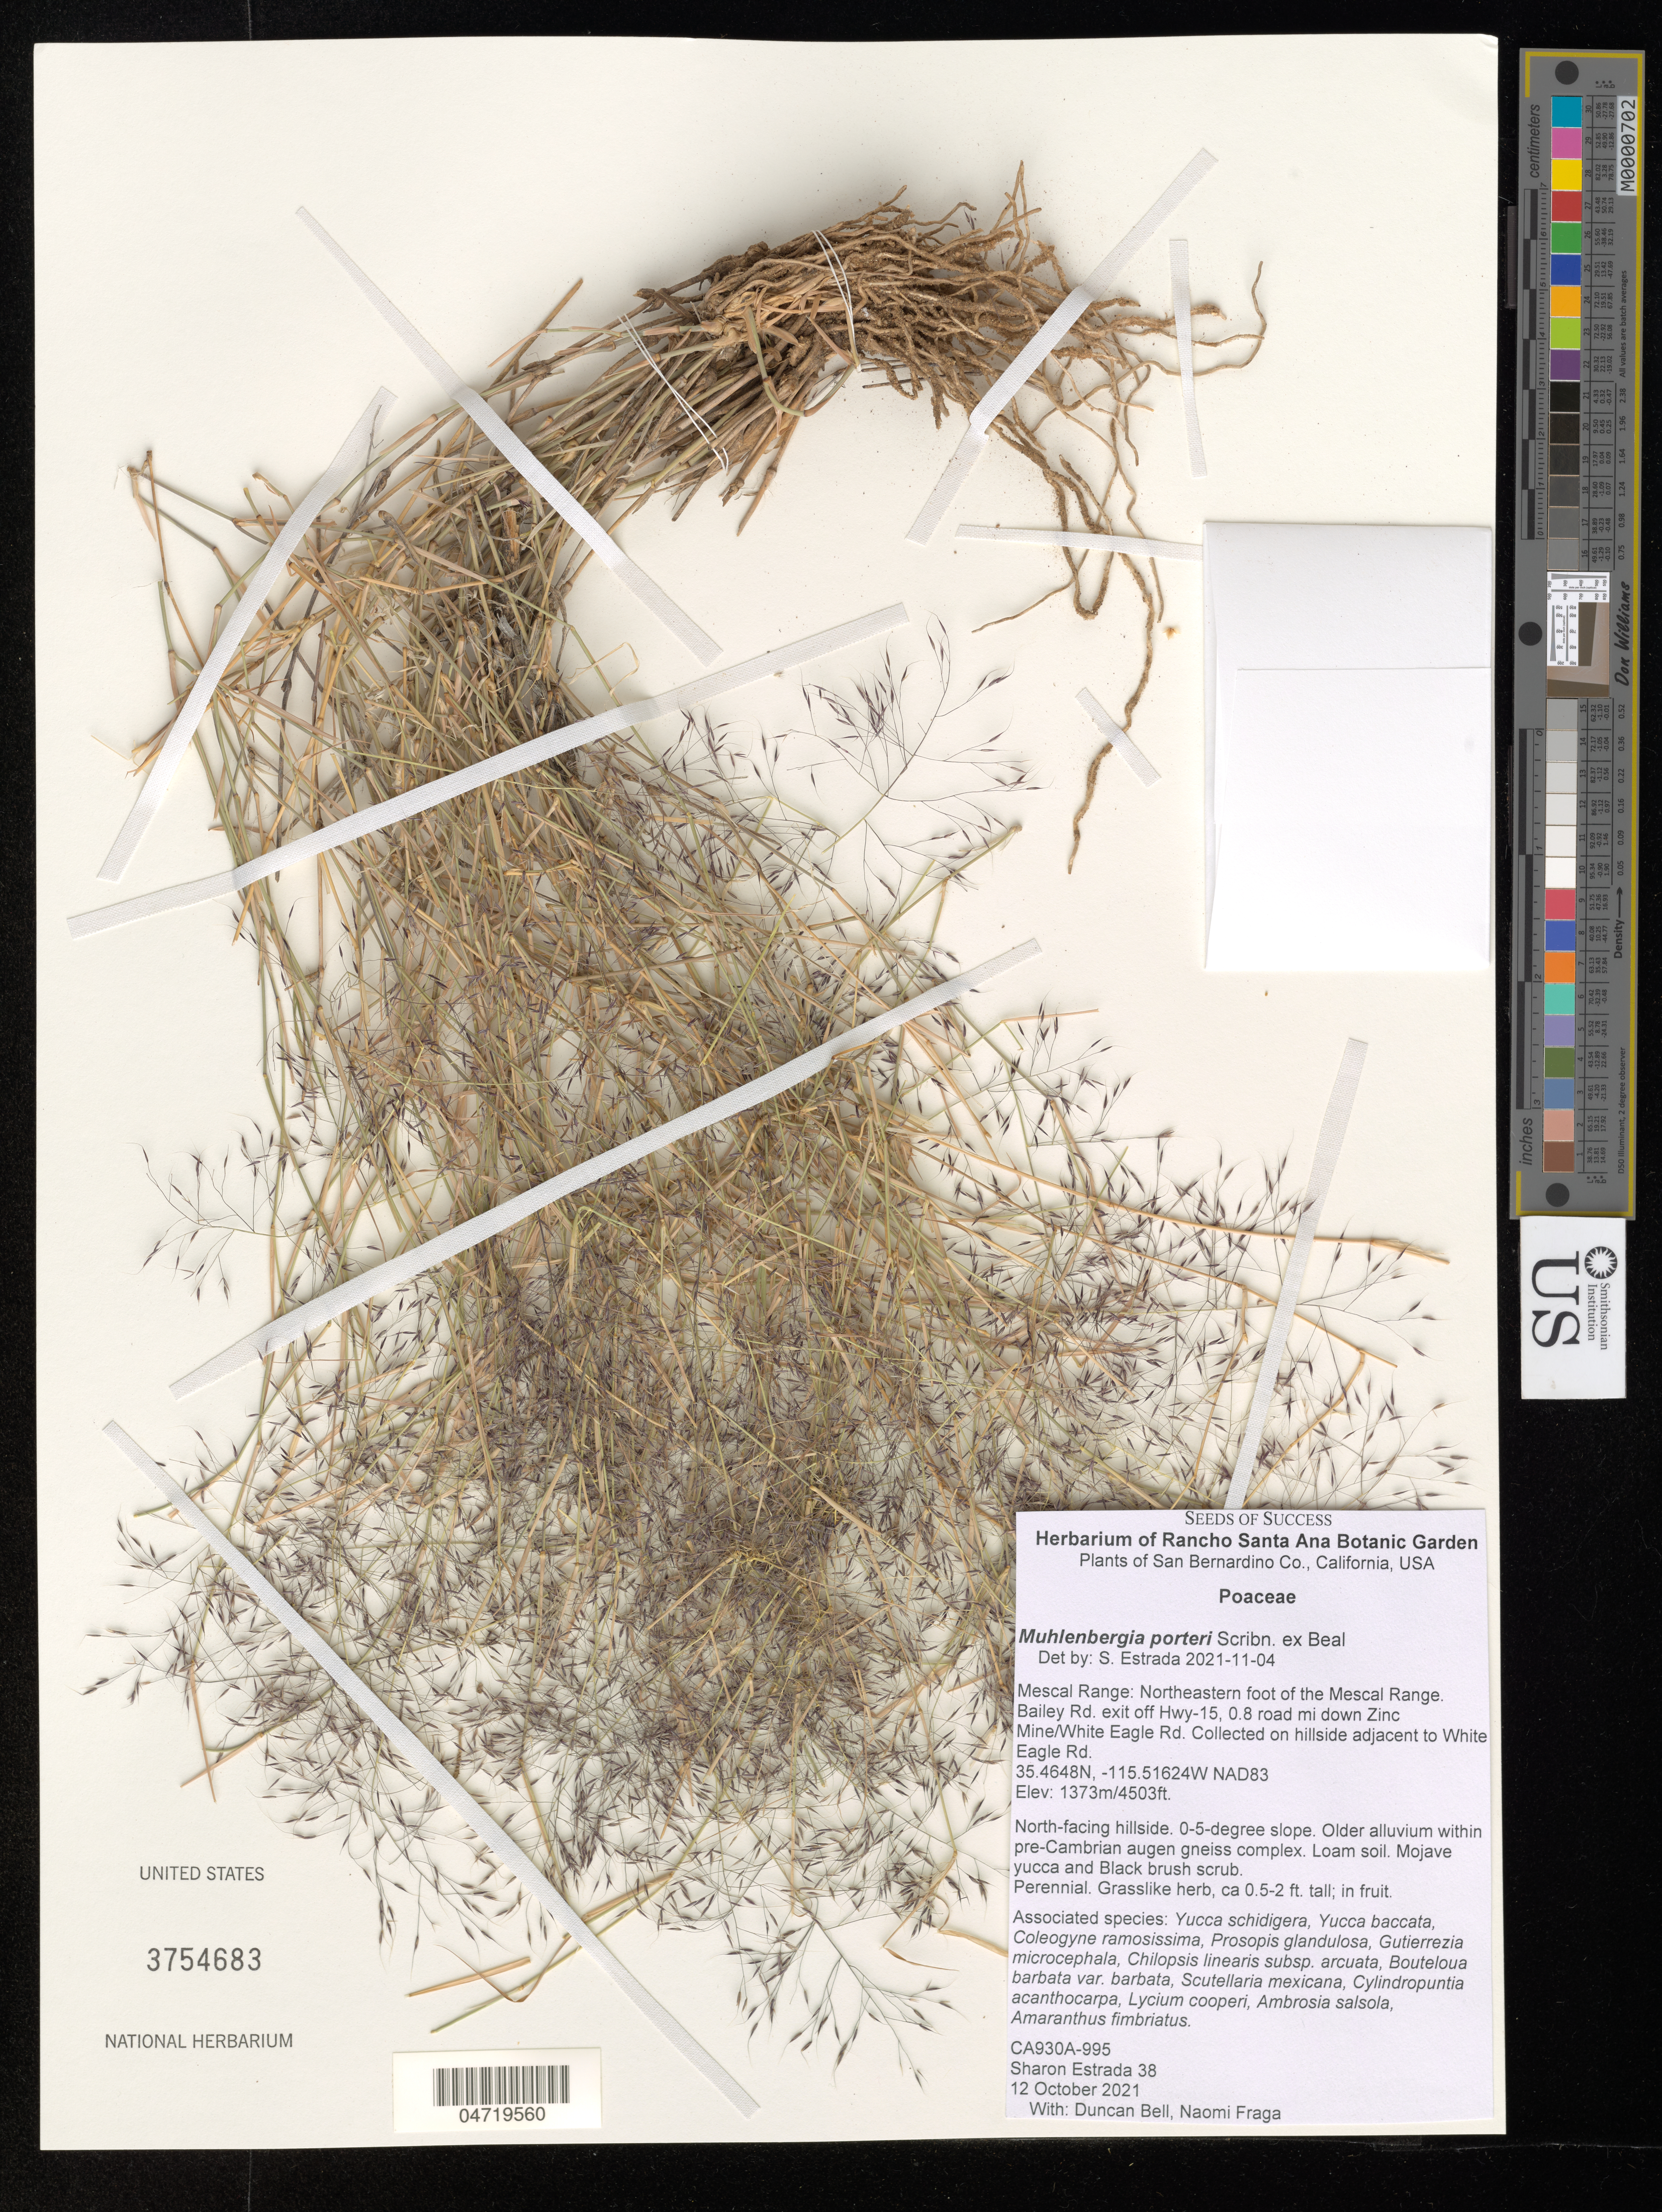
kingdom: Plantae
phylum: Tracheophyta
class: Liliopsida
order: Poales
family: Poaceae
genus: Muhlenbergia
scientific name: Muhlenbergia porteri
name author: Scribn. in W.J. Beal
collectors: J. Kyötikki, D. S. Bell & N. Fraga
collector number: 38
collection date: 2021-10-12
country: United States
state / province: California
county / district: San Bernardino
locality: San Bernardino Co. Mescal Range: Northeastern foot of the Mescal Range. Bailey Rd. exit off Hwy-15, 0.8 road mi down Zinc Mine/White Eagle Rd. Collected on hillside adjacent to White Eagle Rd. NAD83.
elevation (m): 1373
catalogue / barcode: US 3754683